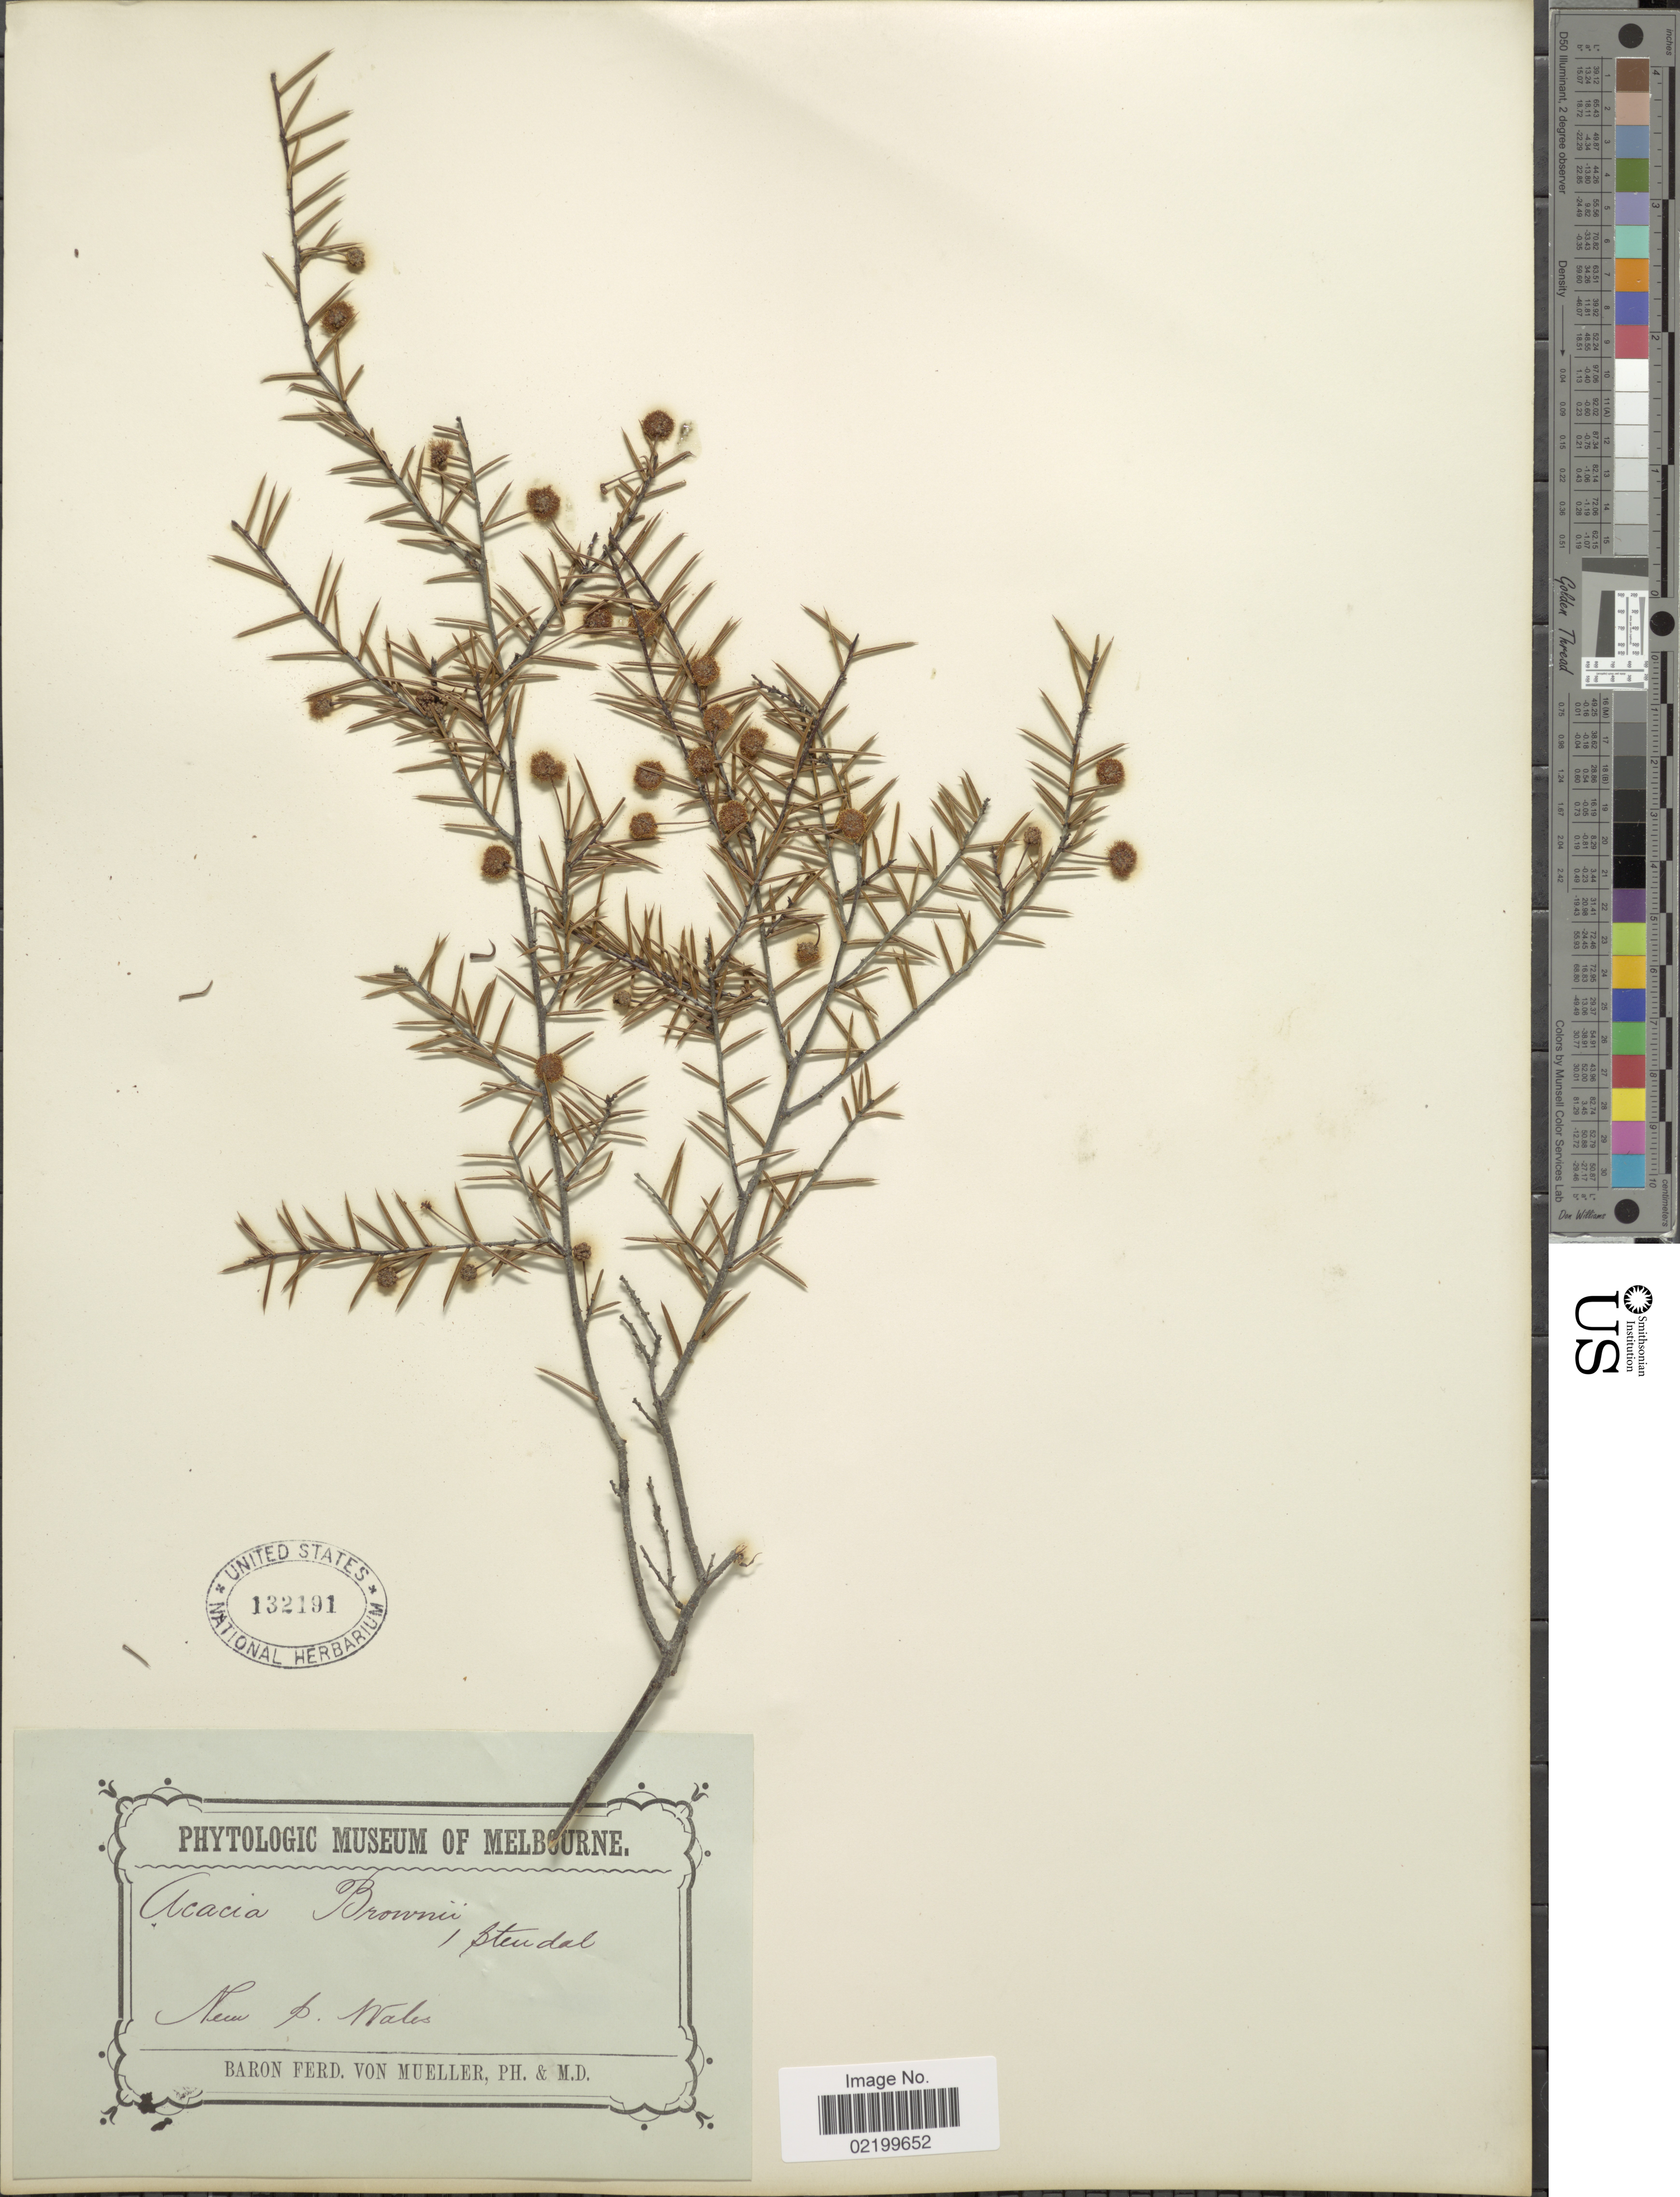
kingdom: Plantae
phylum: Tracheophyta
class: Magnoliopsida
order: Fabales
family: Fabaceae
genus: Acacia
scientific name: Acacia brownii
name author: (Poir.) Steud.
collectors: F. Mueller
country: Australia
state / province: New South Wales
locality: New S. Wales.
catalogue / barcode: US 132191